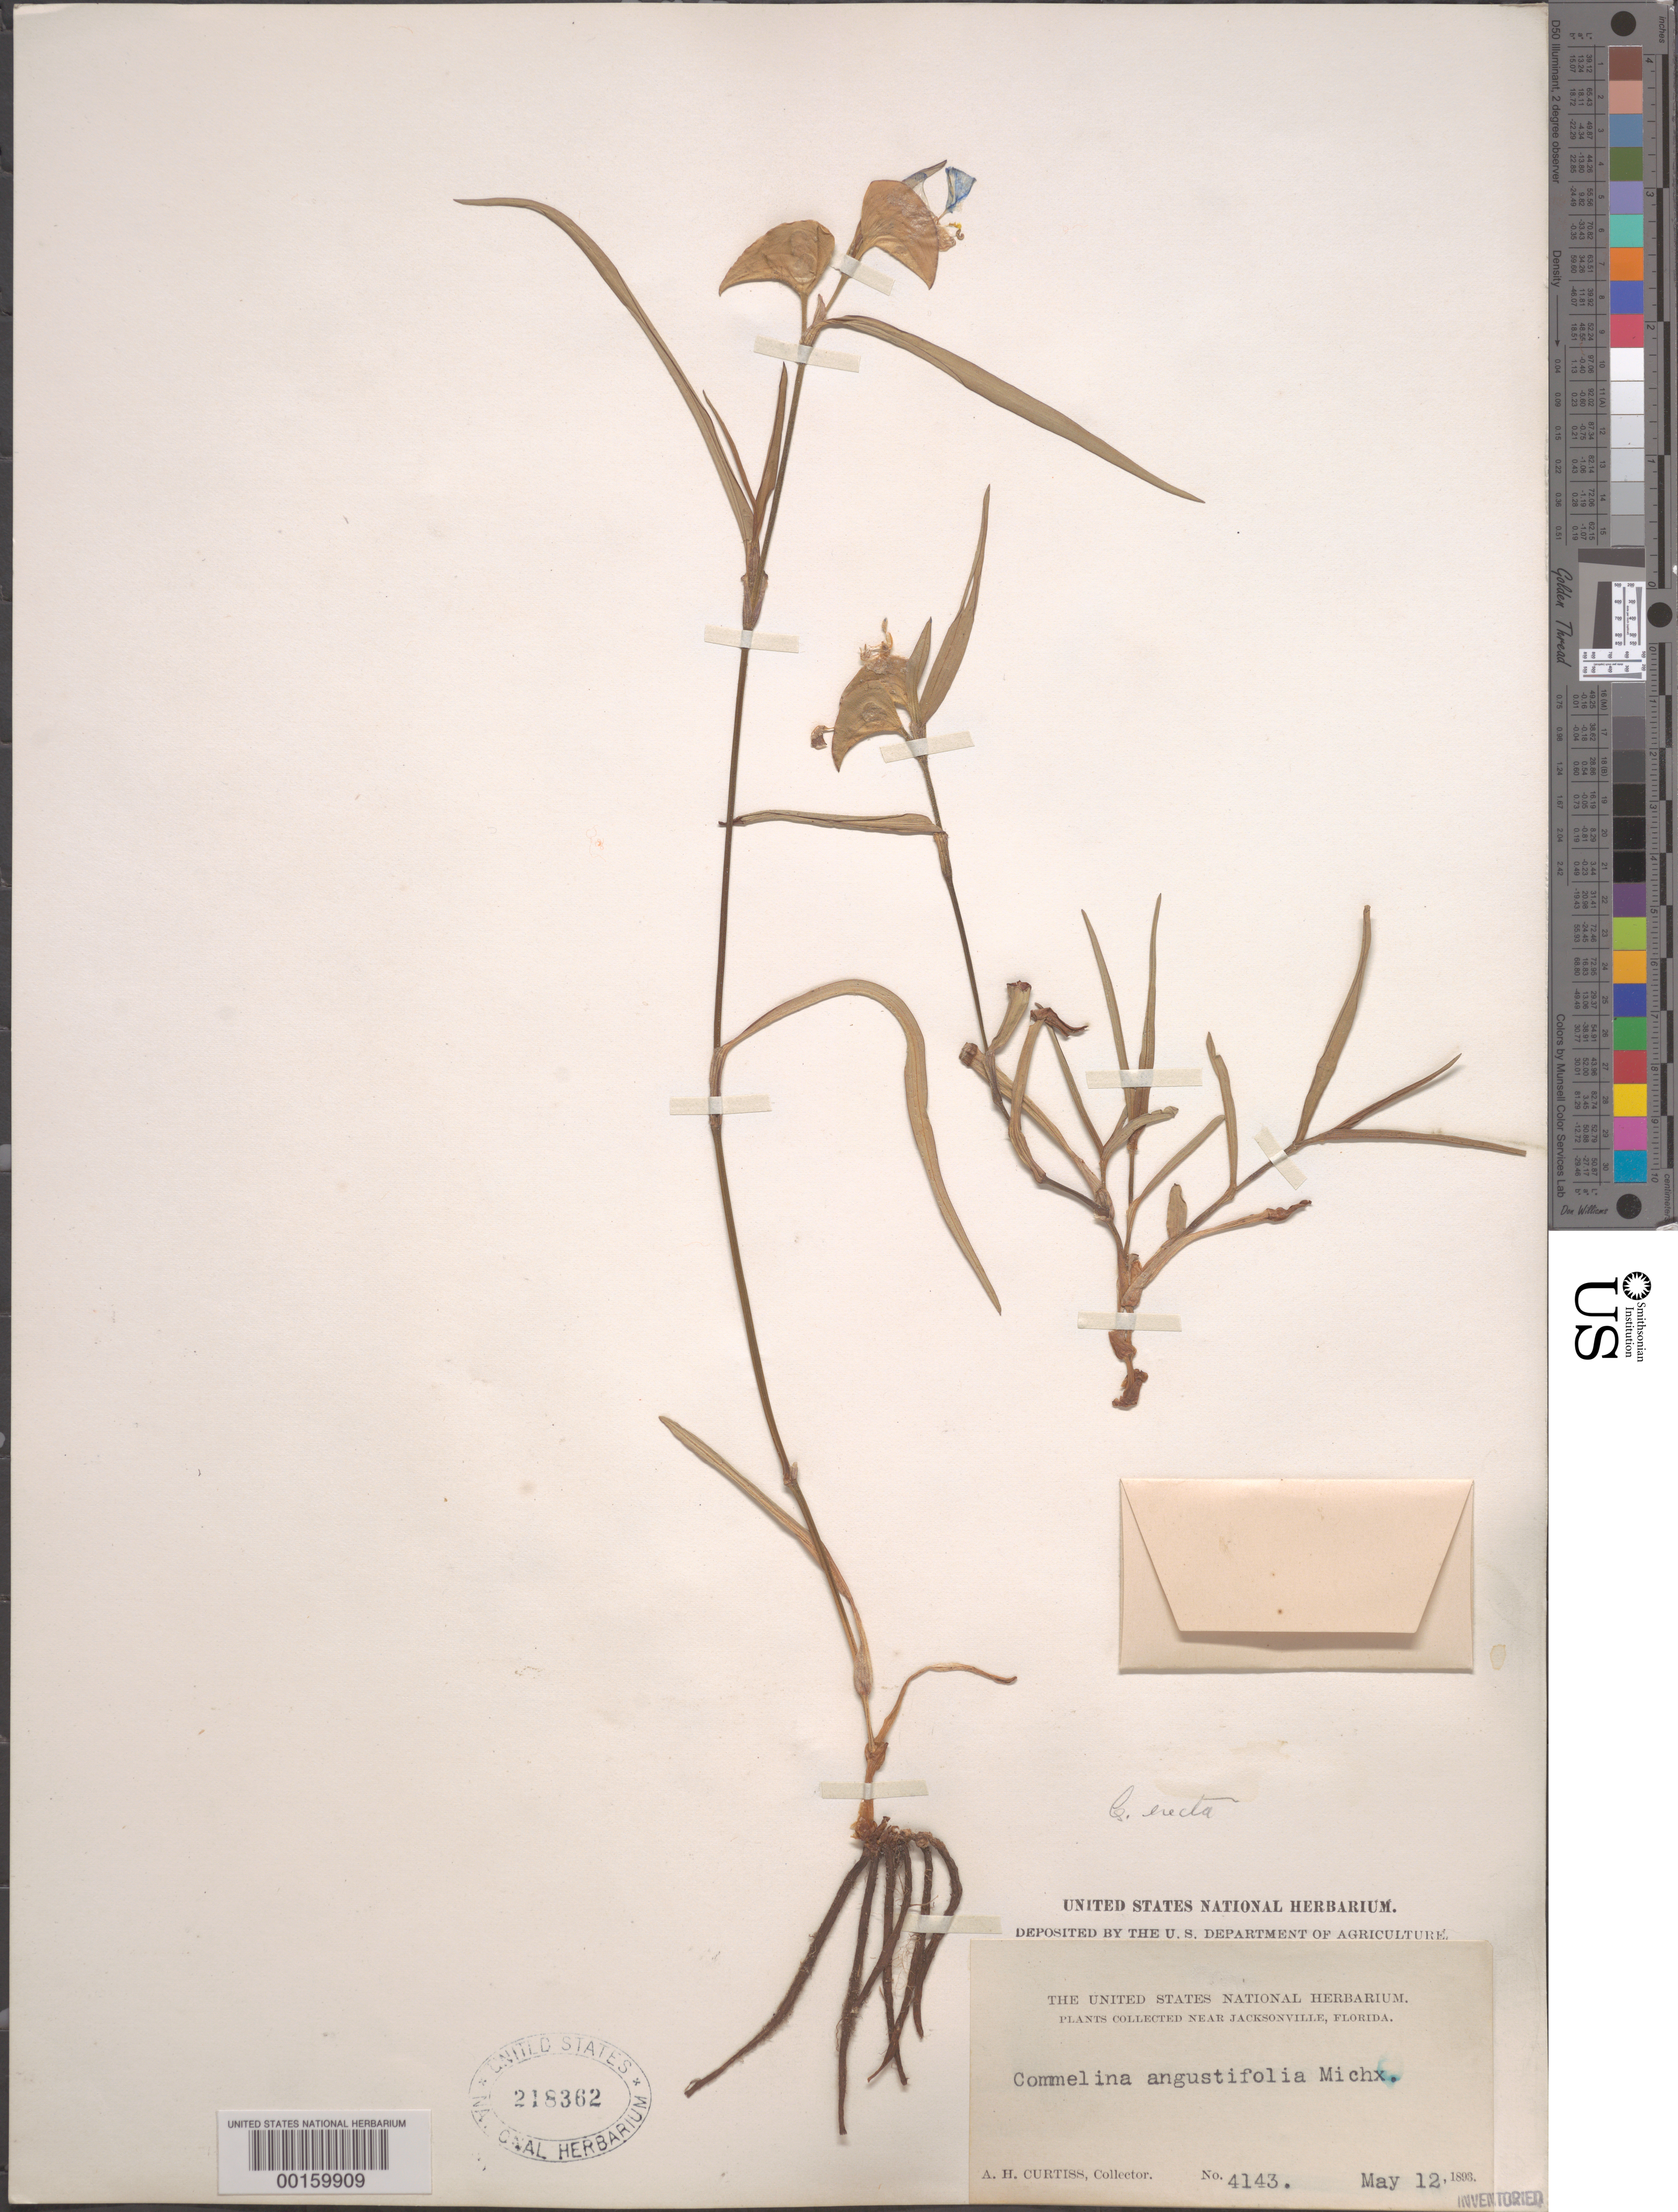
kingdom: Plantae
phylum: Tracheophyta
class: Liliopsida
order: Commelinales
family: Commelinaceae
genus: Commelina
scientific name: Commelina erecta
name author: L.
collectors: A. H. Curtiss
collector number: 4143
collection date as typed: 12 May 1893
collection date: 1893-05-12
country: United States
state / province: Florida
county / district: Duval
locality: Jacksonville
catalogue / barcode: US 218362